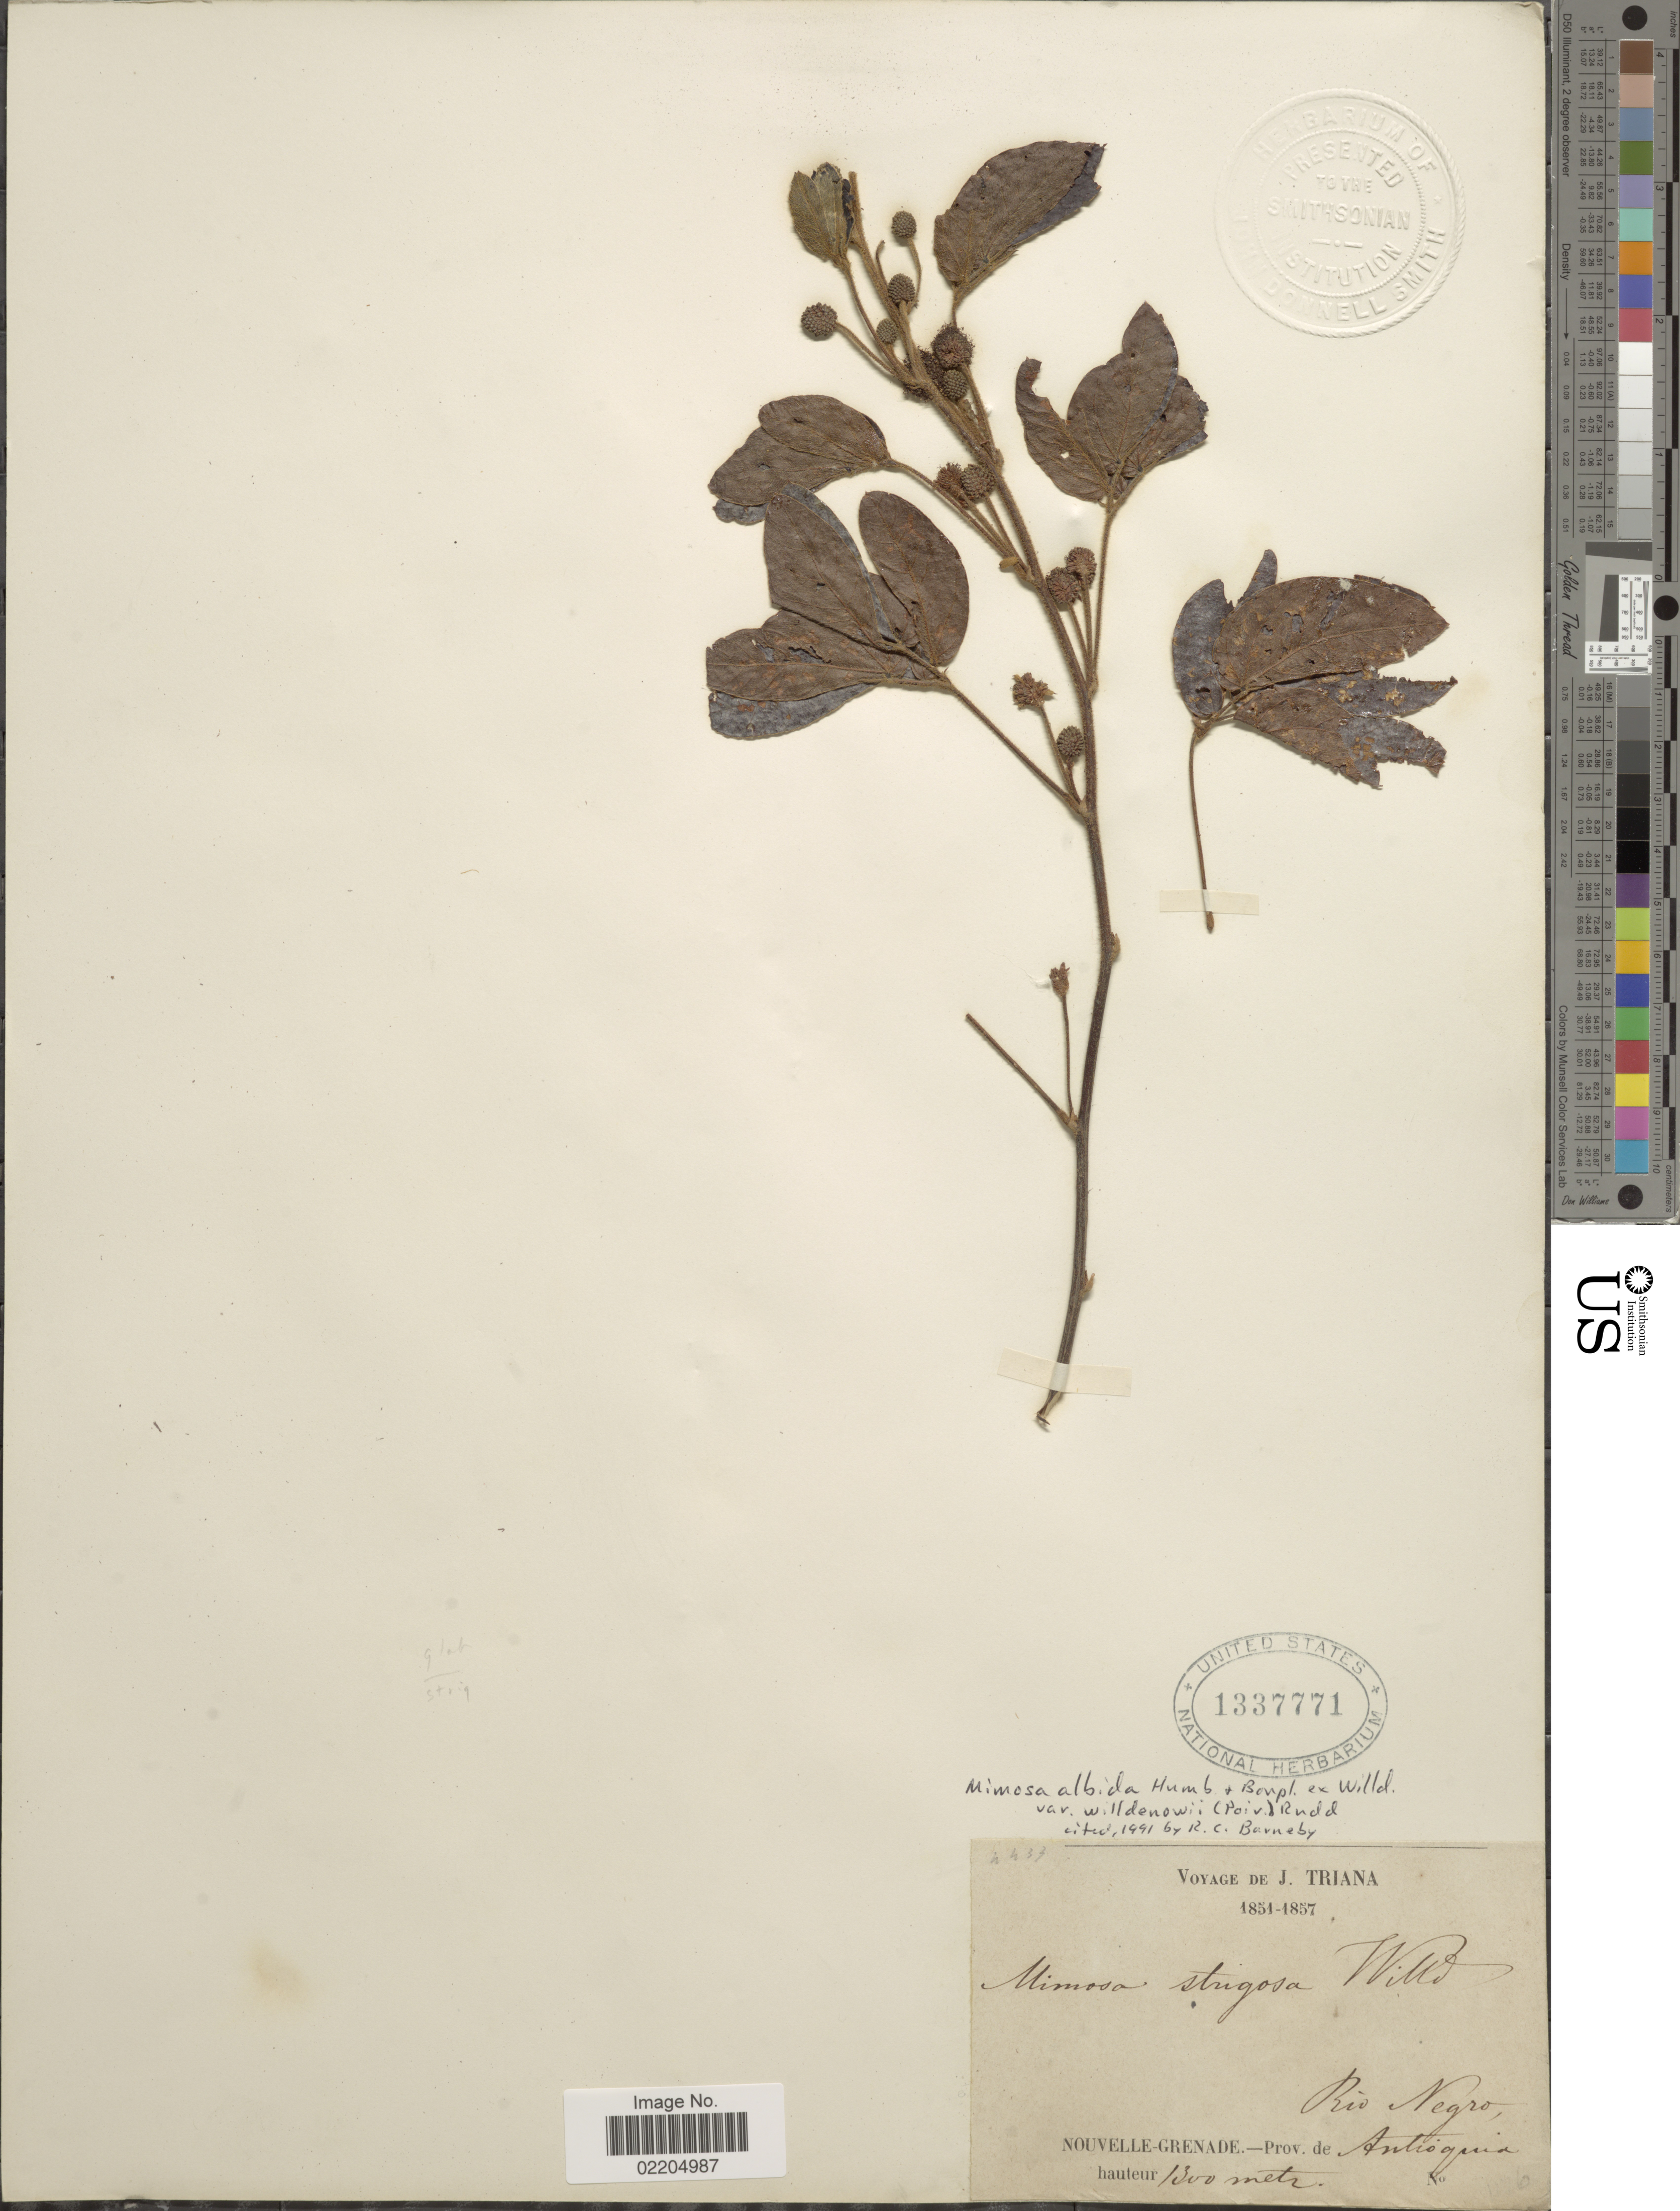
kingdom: Plantae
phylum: Tracheophyta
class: Magnoliopsida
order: Fabales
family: Fabaceae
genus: Mimosa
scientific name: Mimosa albida var. willdenowii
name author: (Poir.) Rudd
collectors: J. Triana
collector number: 4433*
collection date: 1851/1857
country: Colombia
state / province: Antioquia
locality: Rio Negro, Nouvelle-Grenada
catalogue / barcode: US 1337771